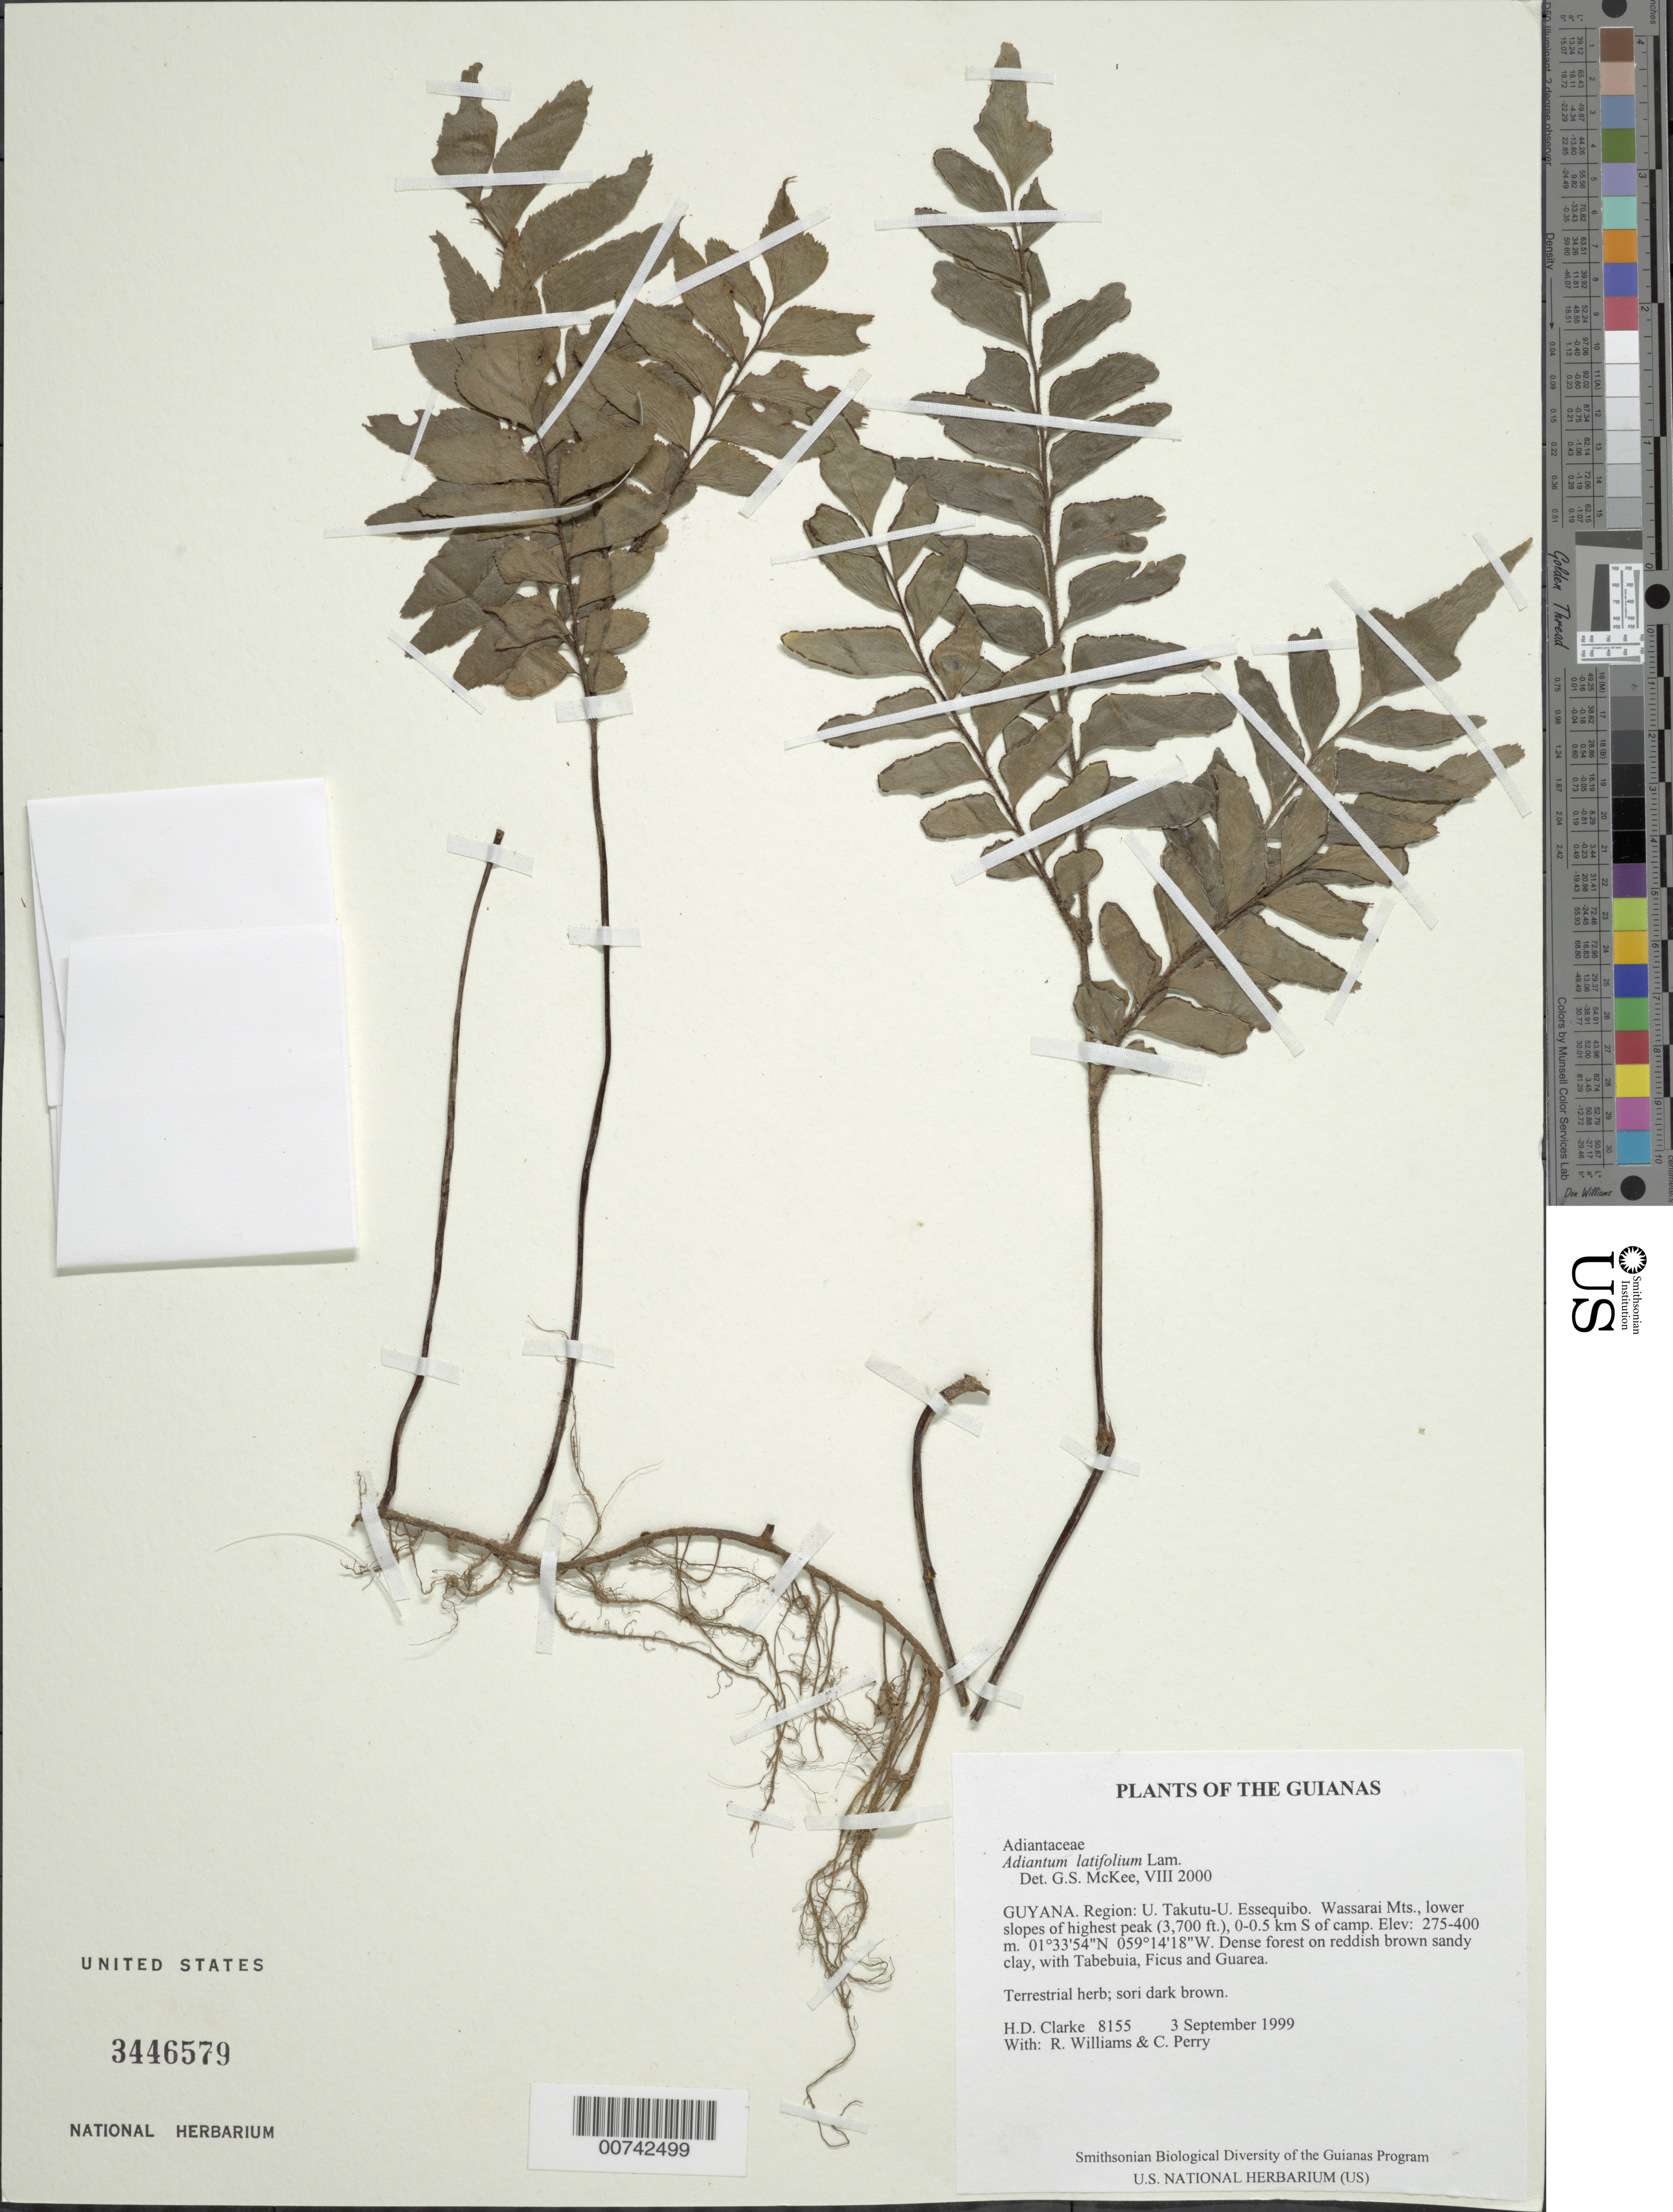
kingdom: Plantae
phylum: Tracheophyta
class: Polypodiopsida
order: Polypodiales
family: Pteridaceae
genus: Adiantum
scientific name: Adiantum latifolium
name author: Lam.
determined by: McKee, G. S., (US), NMNH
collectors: H. D. Clarke, R. Williams & C. Perry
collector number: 8155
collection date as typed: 3 September 1999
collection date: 1999-09-03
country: Guyana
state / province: U. Takutu-U. Essequibo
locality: Wassarai Mts., lower slopes of highest peak (3,700 ft.), 0-0.5 km S of camp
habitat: Dense forest on reddish brown sandy clay, with Tabebuia, Ficus and Guarea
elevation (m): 275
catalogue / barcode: US 3446579